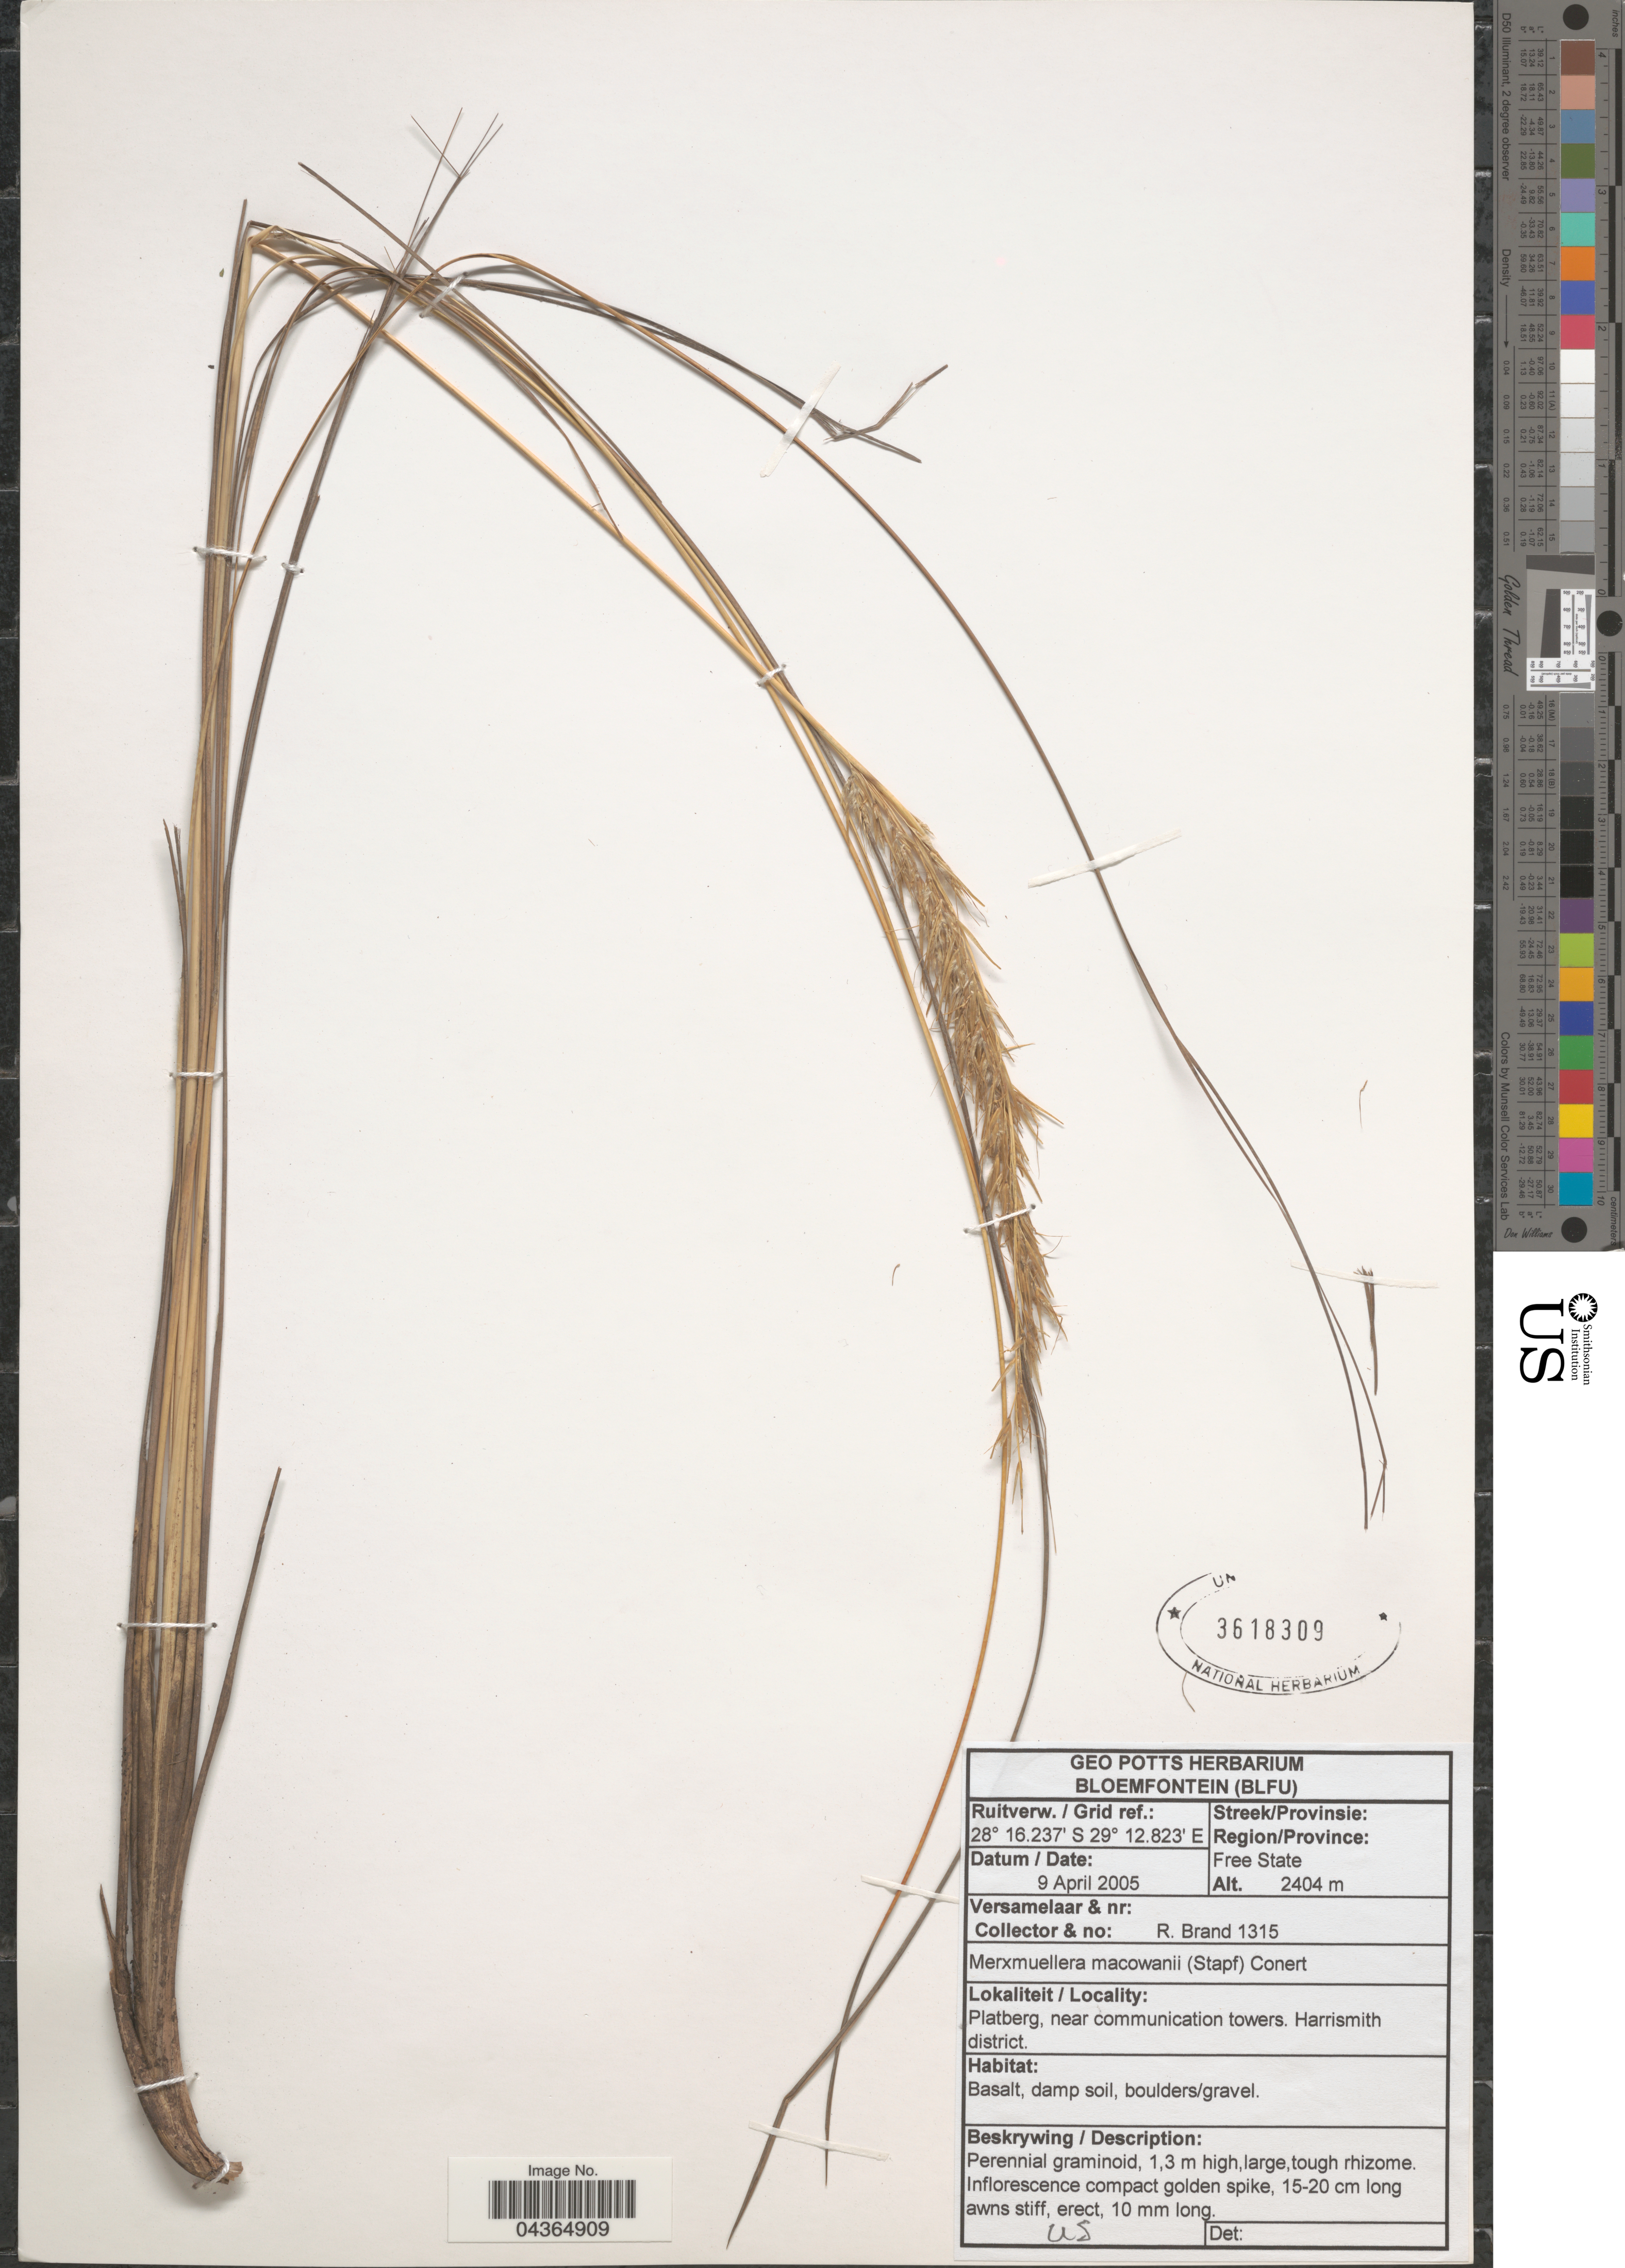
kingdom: Plantae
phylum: Tracheophyta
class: Liliopsida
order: Poales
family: Poaceae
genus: Merxmuellera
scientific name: Merxmuellera macowanii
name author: (Stapf) Conert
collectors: R. Brand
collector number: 1315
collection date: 2005-04-09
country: South Africa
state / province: Free State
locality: Region/Province: Free State. Platberg, near communication towers. Harrismith district.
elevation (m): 2404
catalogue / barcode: US 3618309